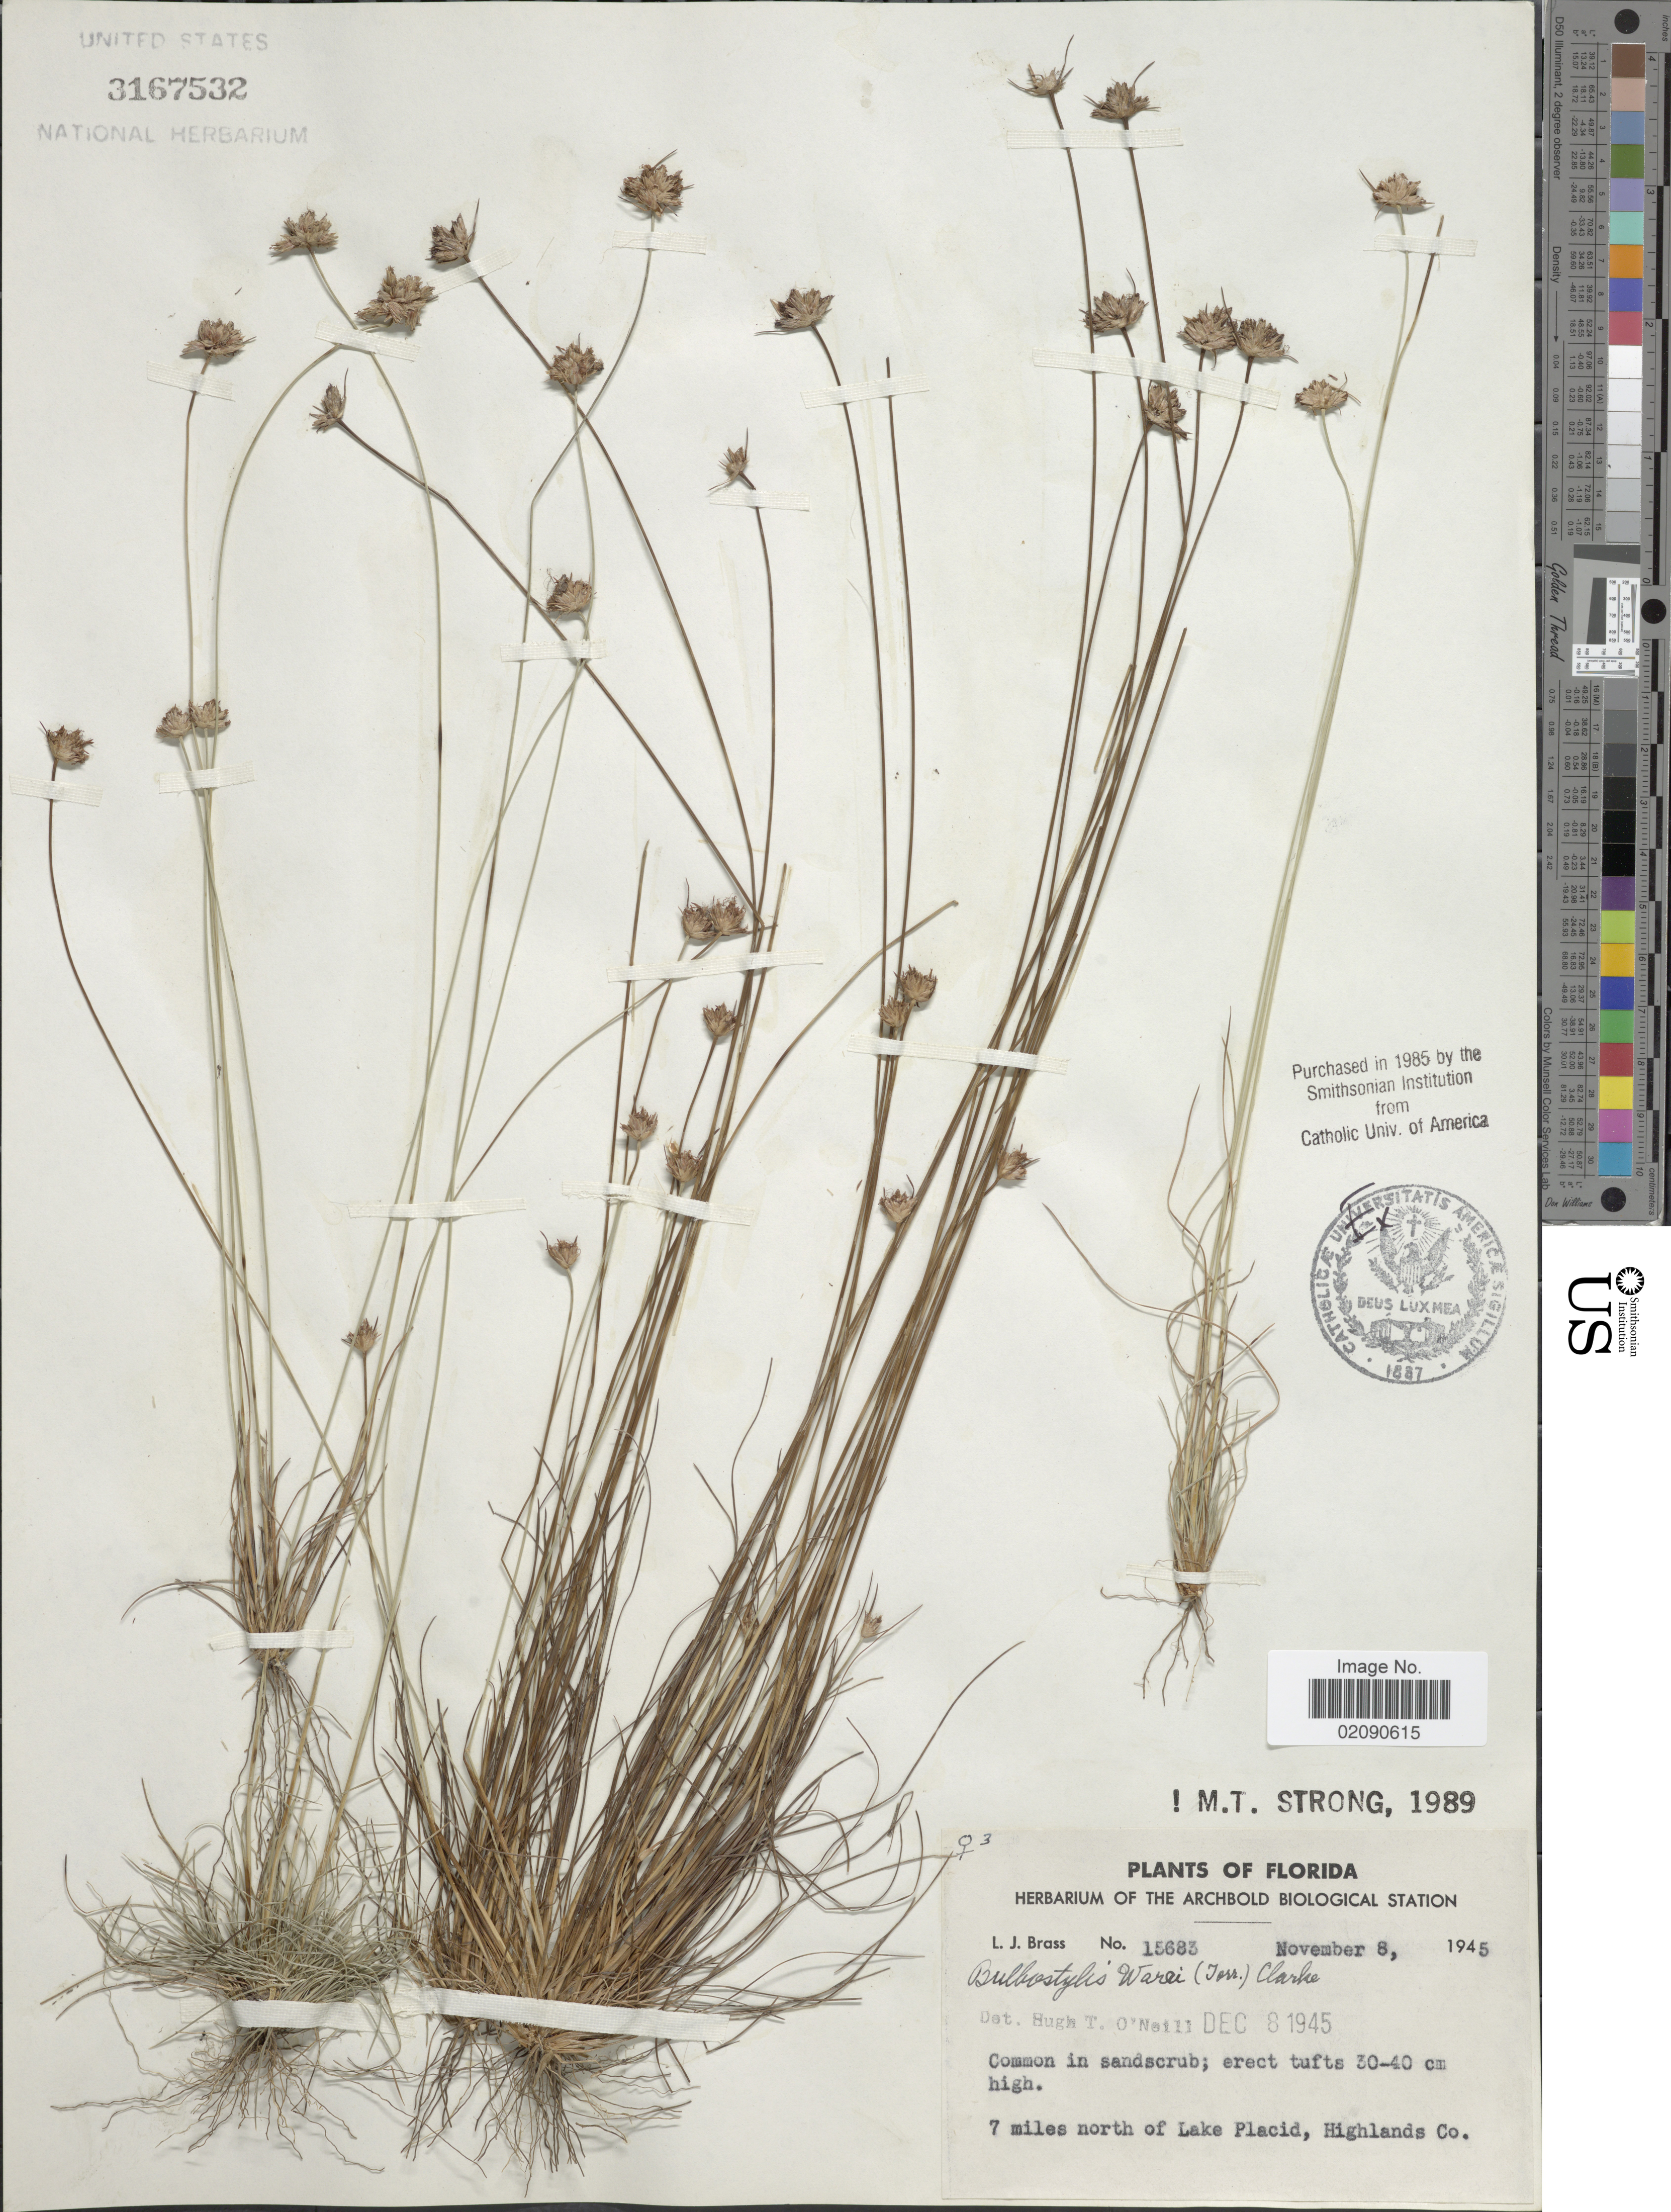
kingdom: Plantae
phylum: Tracheophyta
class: Liliopsida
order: Poales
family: Cyperaceae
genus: Bulbostylis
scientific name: Bulbostylis warei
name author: (Torr.) C.B. Clarke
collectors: L. J. Brass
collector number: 15683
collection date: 1945-11-08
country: United States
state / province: Florida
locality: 7 miles north of Lake Placid, Highlands Co.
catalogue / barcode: US 3167532